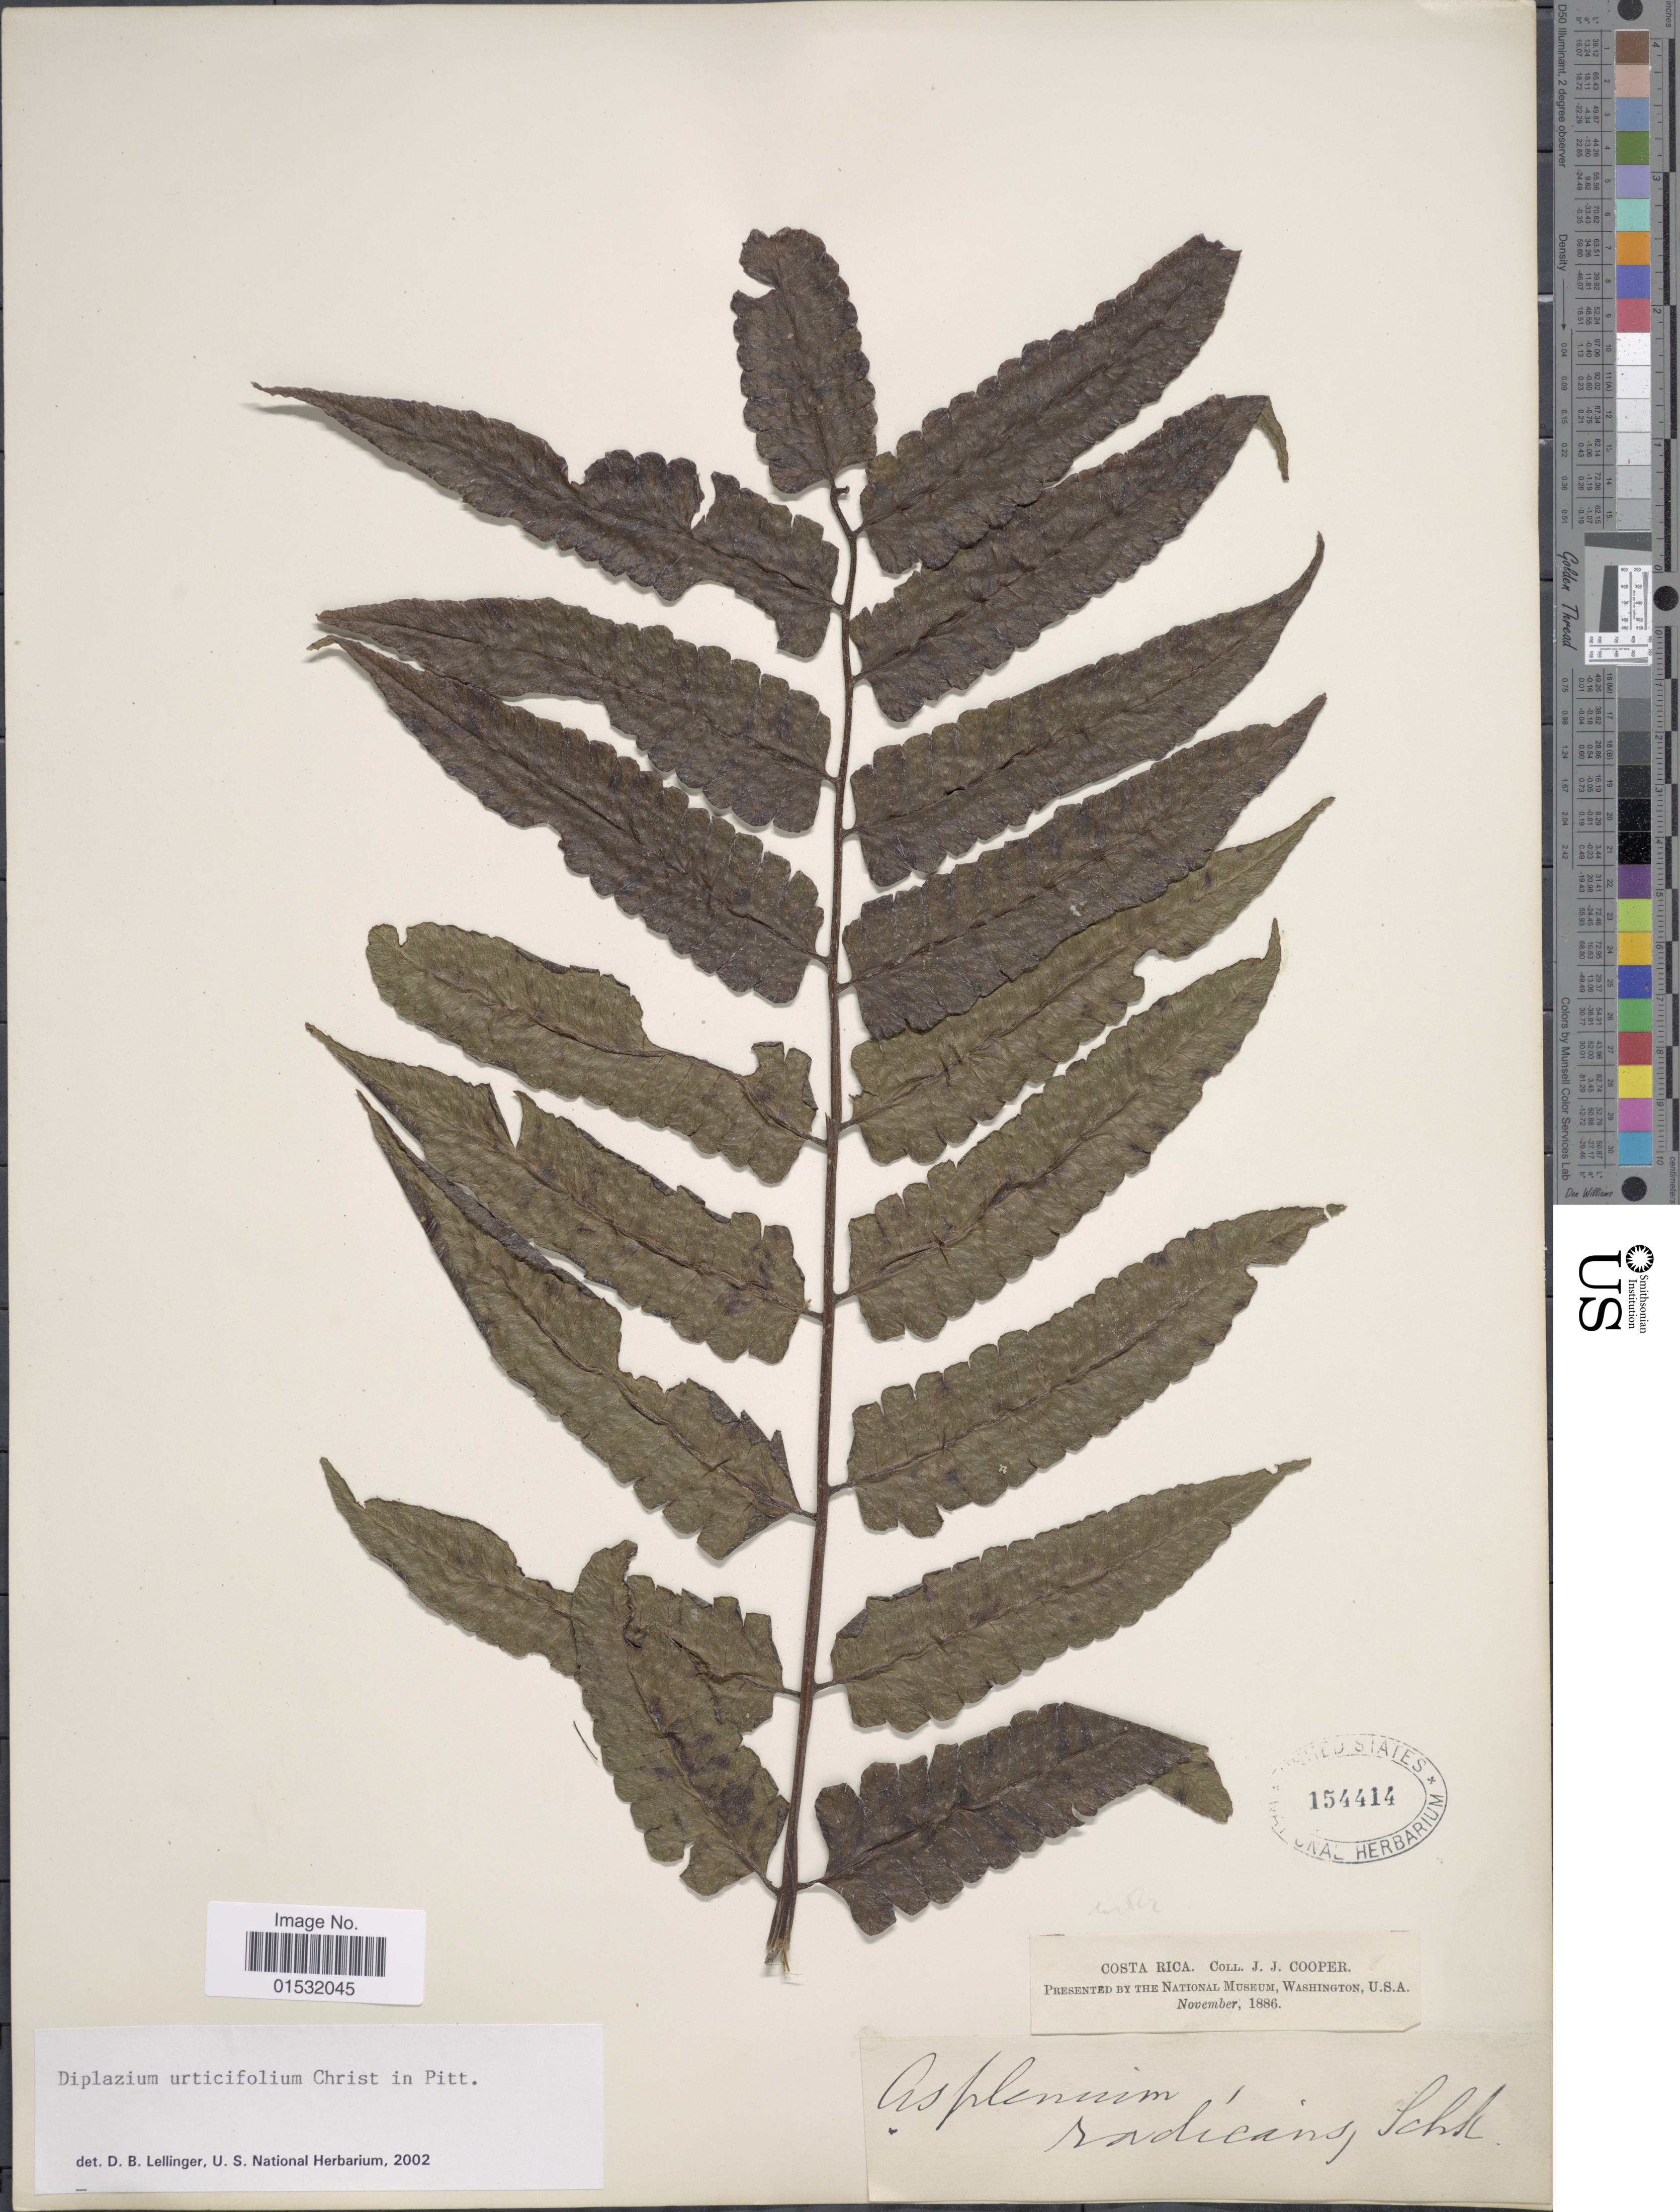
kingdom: Plantae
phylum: Tracheophyta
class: Polypodiopsida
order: Polypodiales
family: Athyriaceae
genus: Diplazium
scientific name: Diplazium urticifolium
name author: Christ in Pittier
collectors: J. J. Cooper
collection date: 1886-11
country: Costa Rica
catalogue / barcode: US 154414